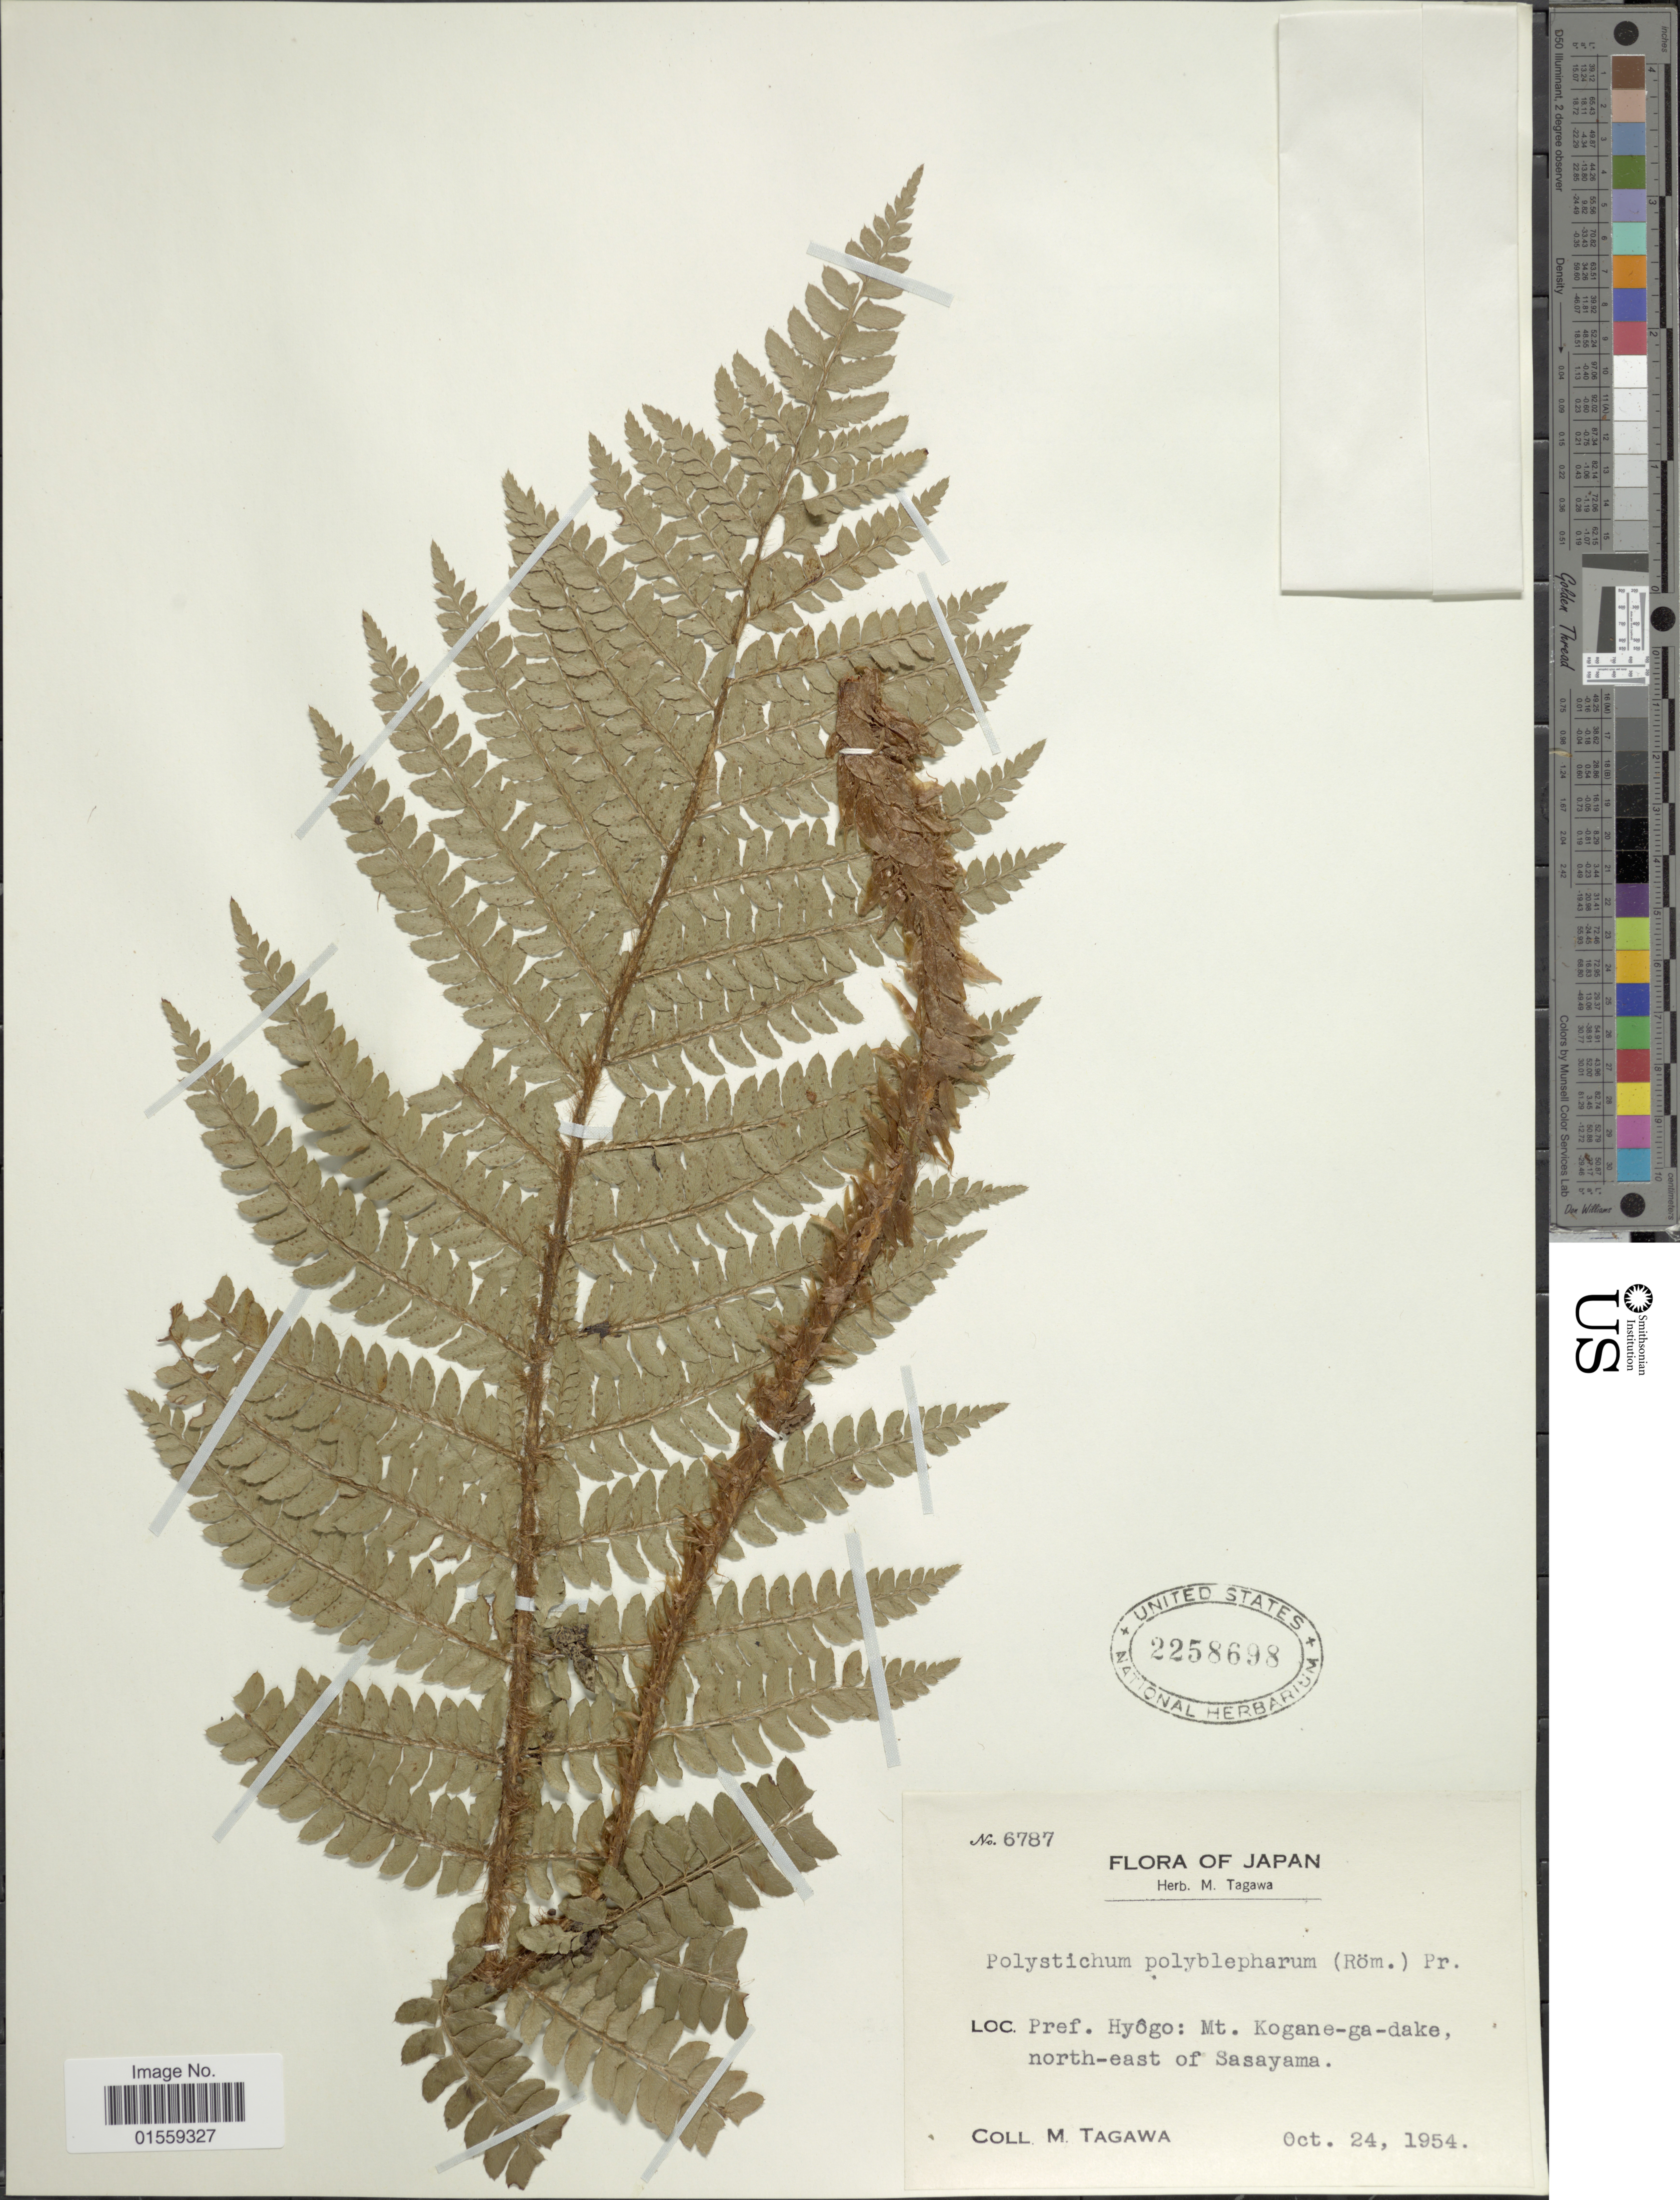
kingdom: Plantae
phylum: Tracheophyta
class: Polypodiopsida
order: Polypodiales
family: Dryopteridaceae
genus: Polystichum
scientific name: Polystichum polyblepharum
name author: (Roemer ex Kunze) C. Presl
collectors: M. Tagawa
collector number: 6787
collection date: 1954-10-24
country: Japan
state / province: Hyogo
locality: Pref. Hyogo: Mt. Kogane-ga-dake, north-east of Sasayama.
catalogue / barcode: US 2258698